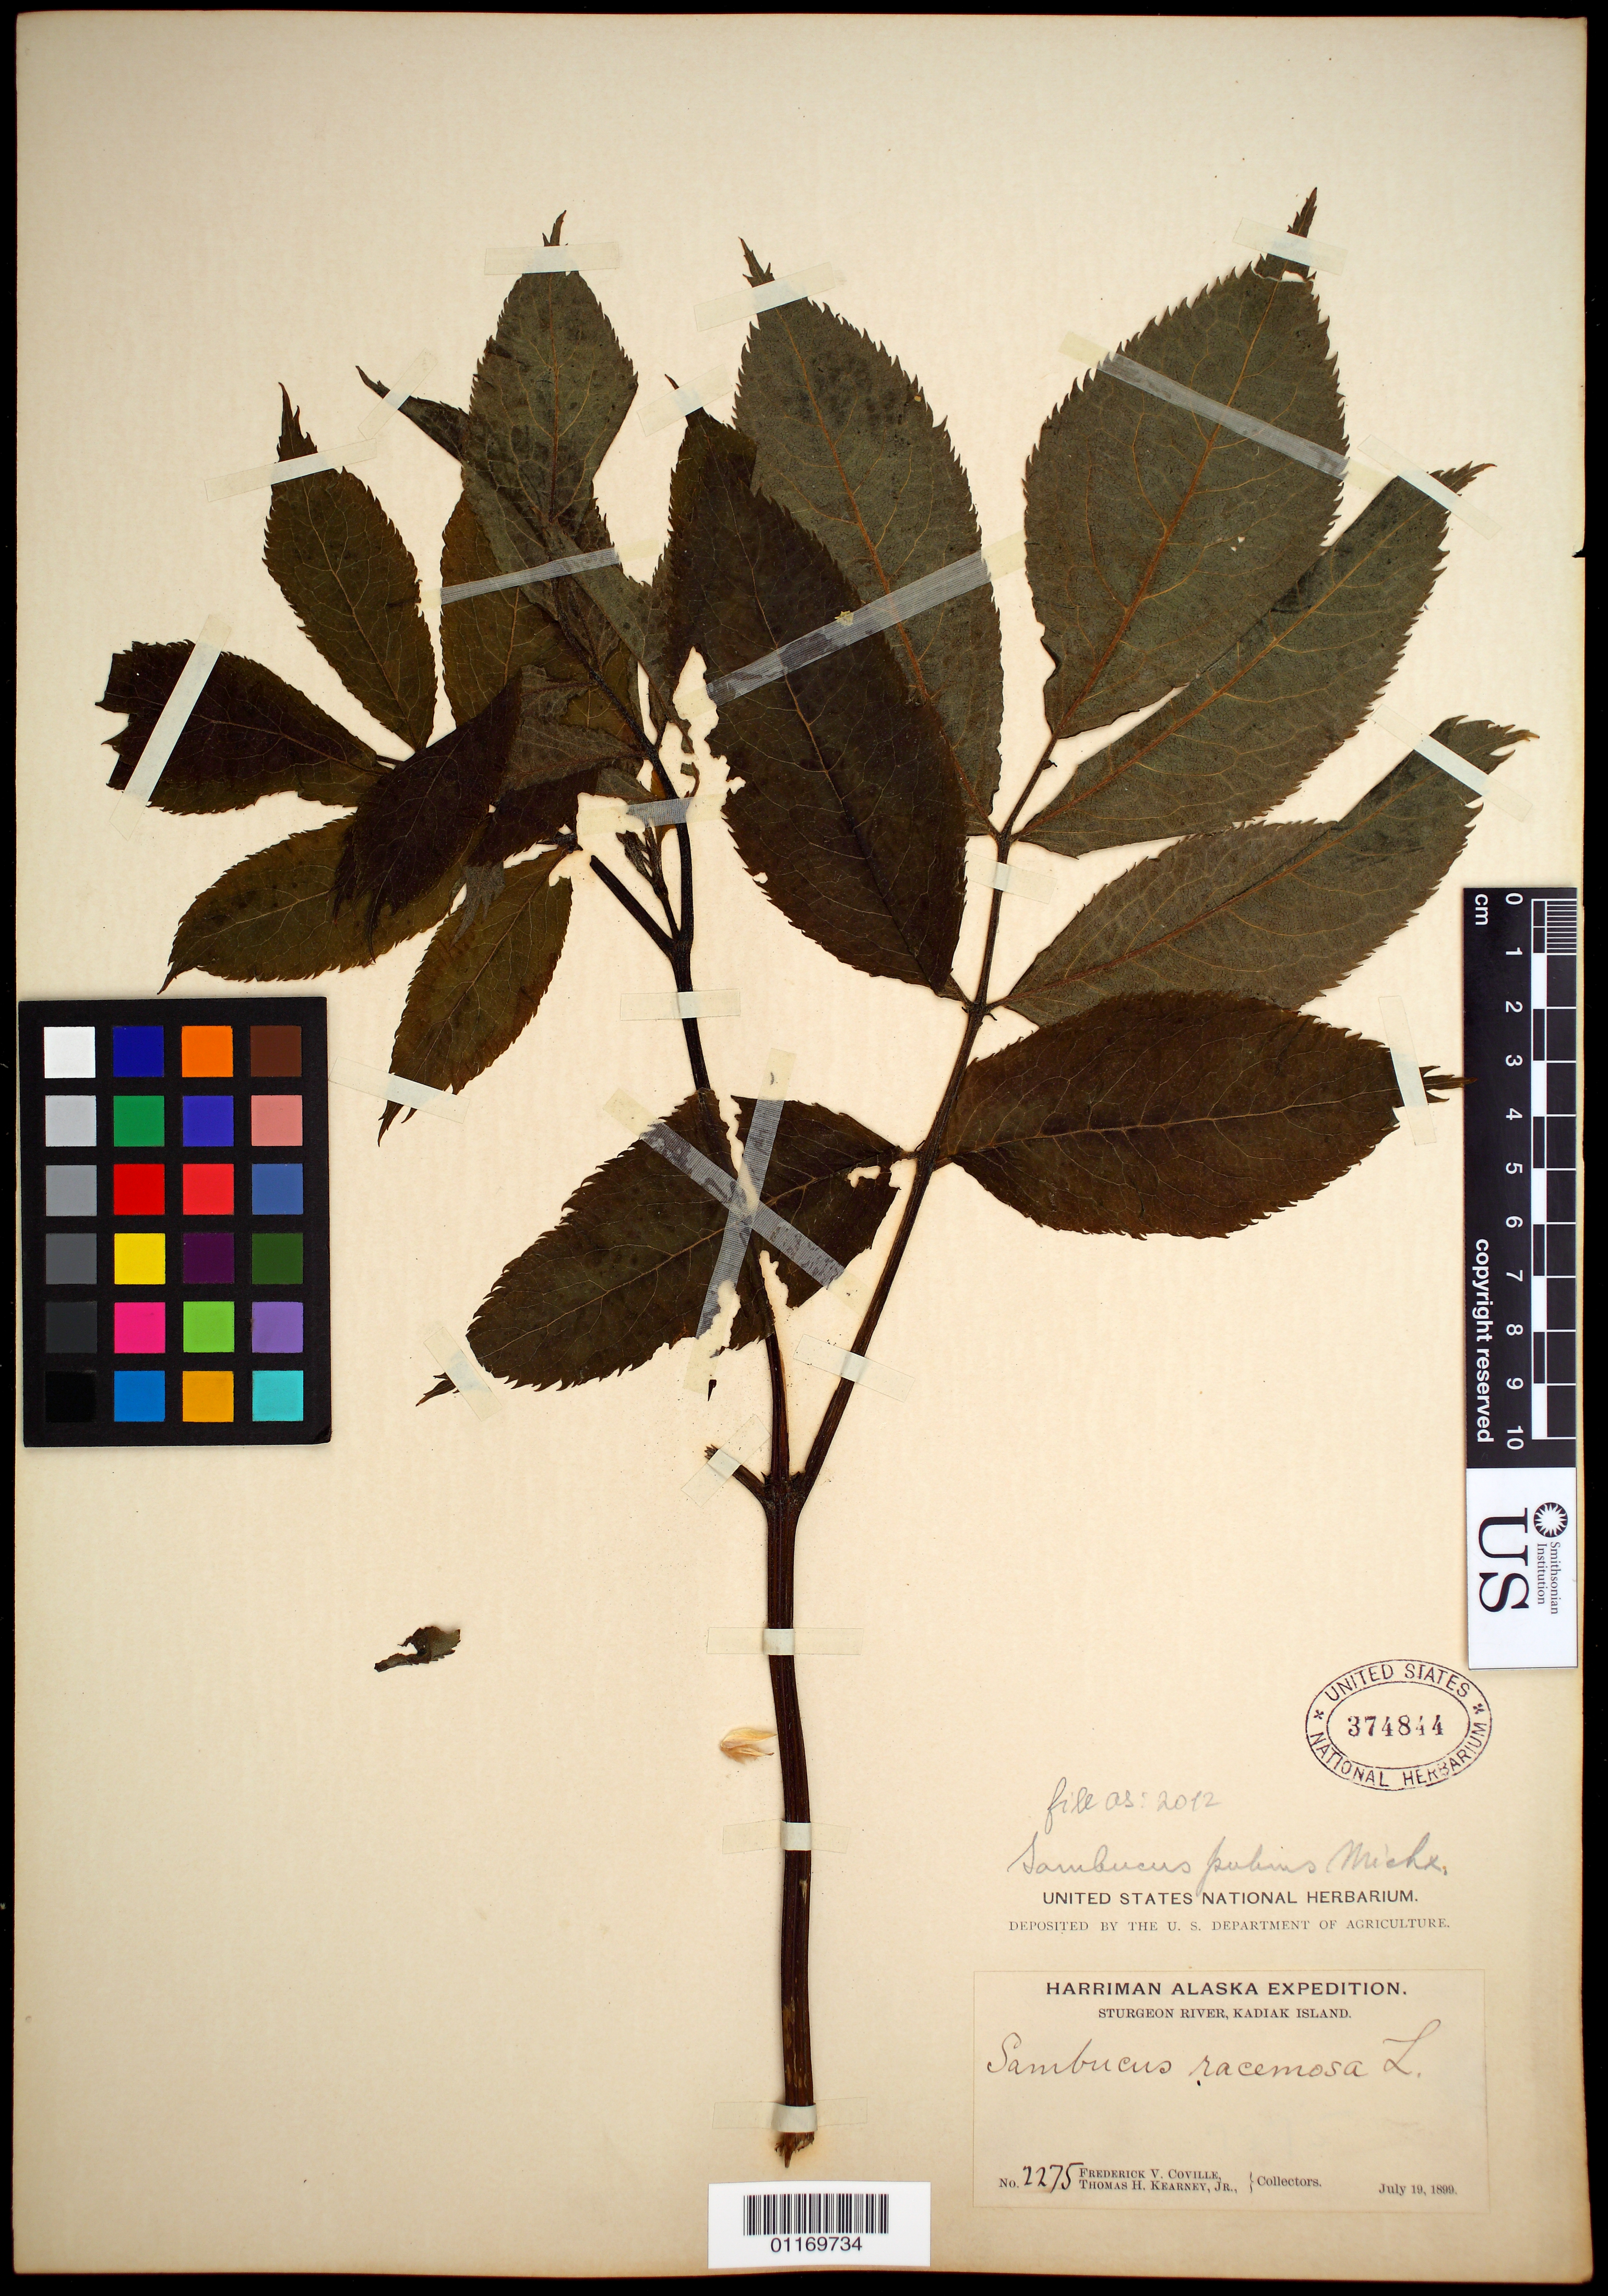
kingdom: Plantae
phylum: Tracheophyta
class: Magnoliopsida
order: Dipsacales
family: Viburnaceae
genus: Sambucus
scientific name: Sambucus pubens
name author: Michx.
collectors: F. V. Coville & T. H. Kearney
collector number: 2275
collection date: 1899-07-19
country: United States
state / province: Alaska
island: Kodiak Island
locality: Sturgeon River, Kodiak Island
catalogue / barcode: US 374844